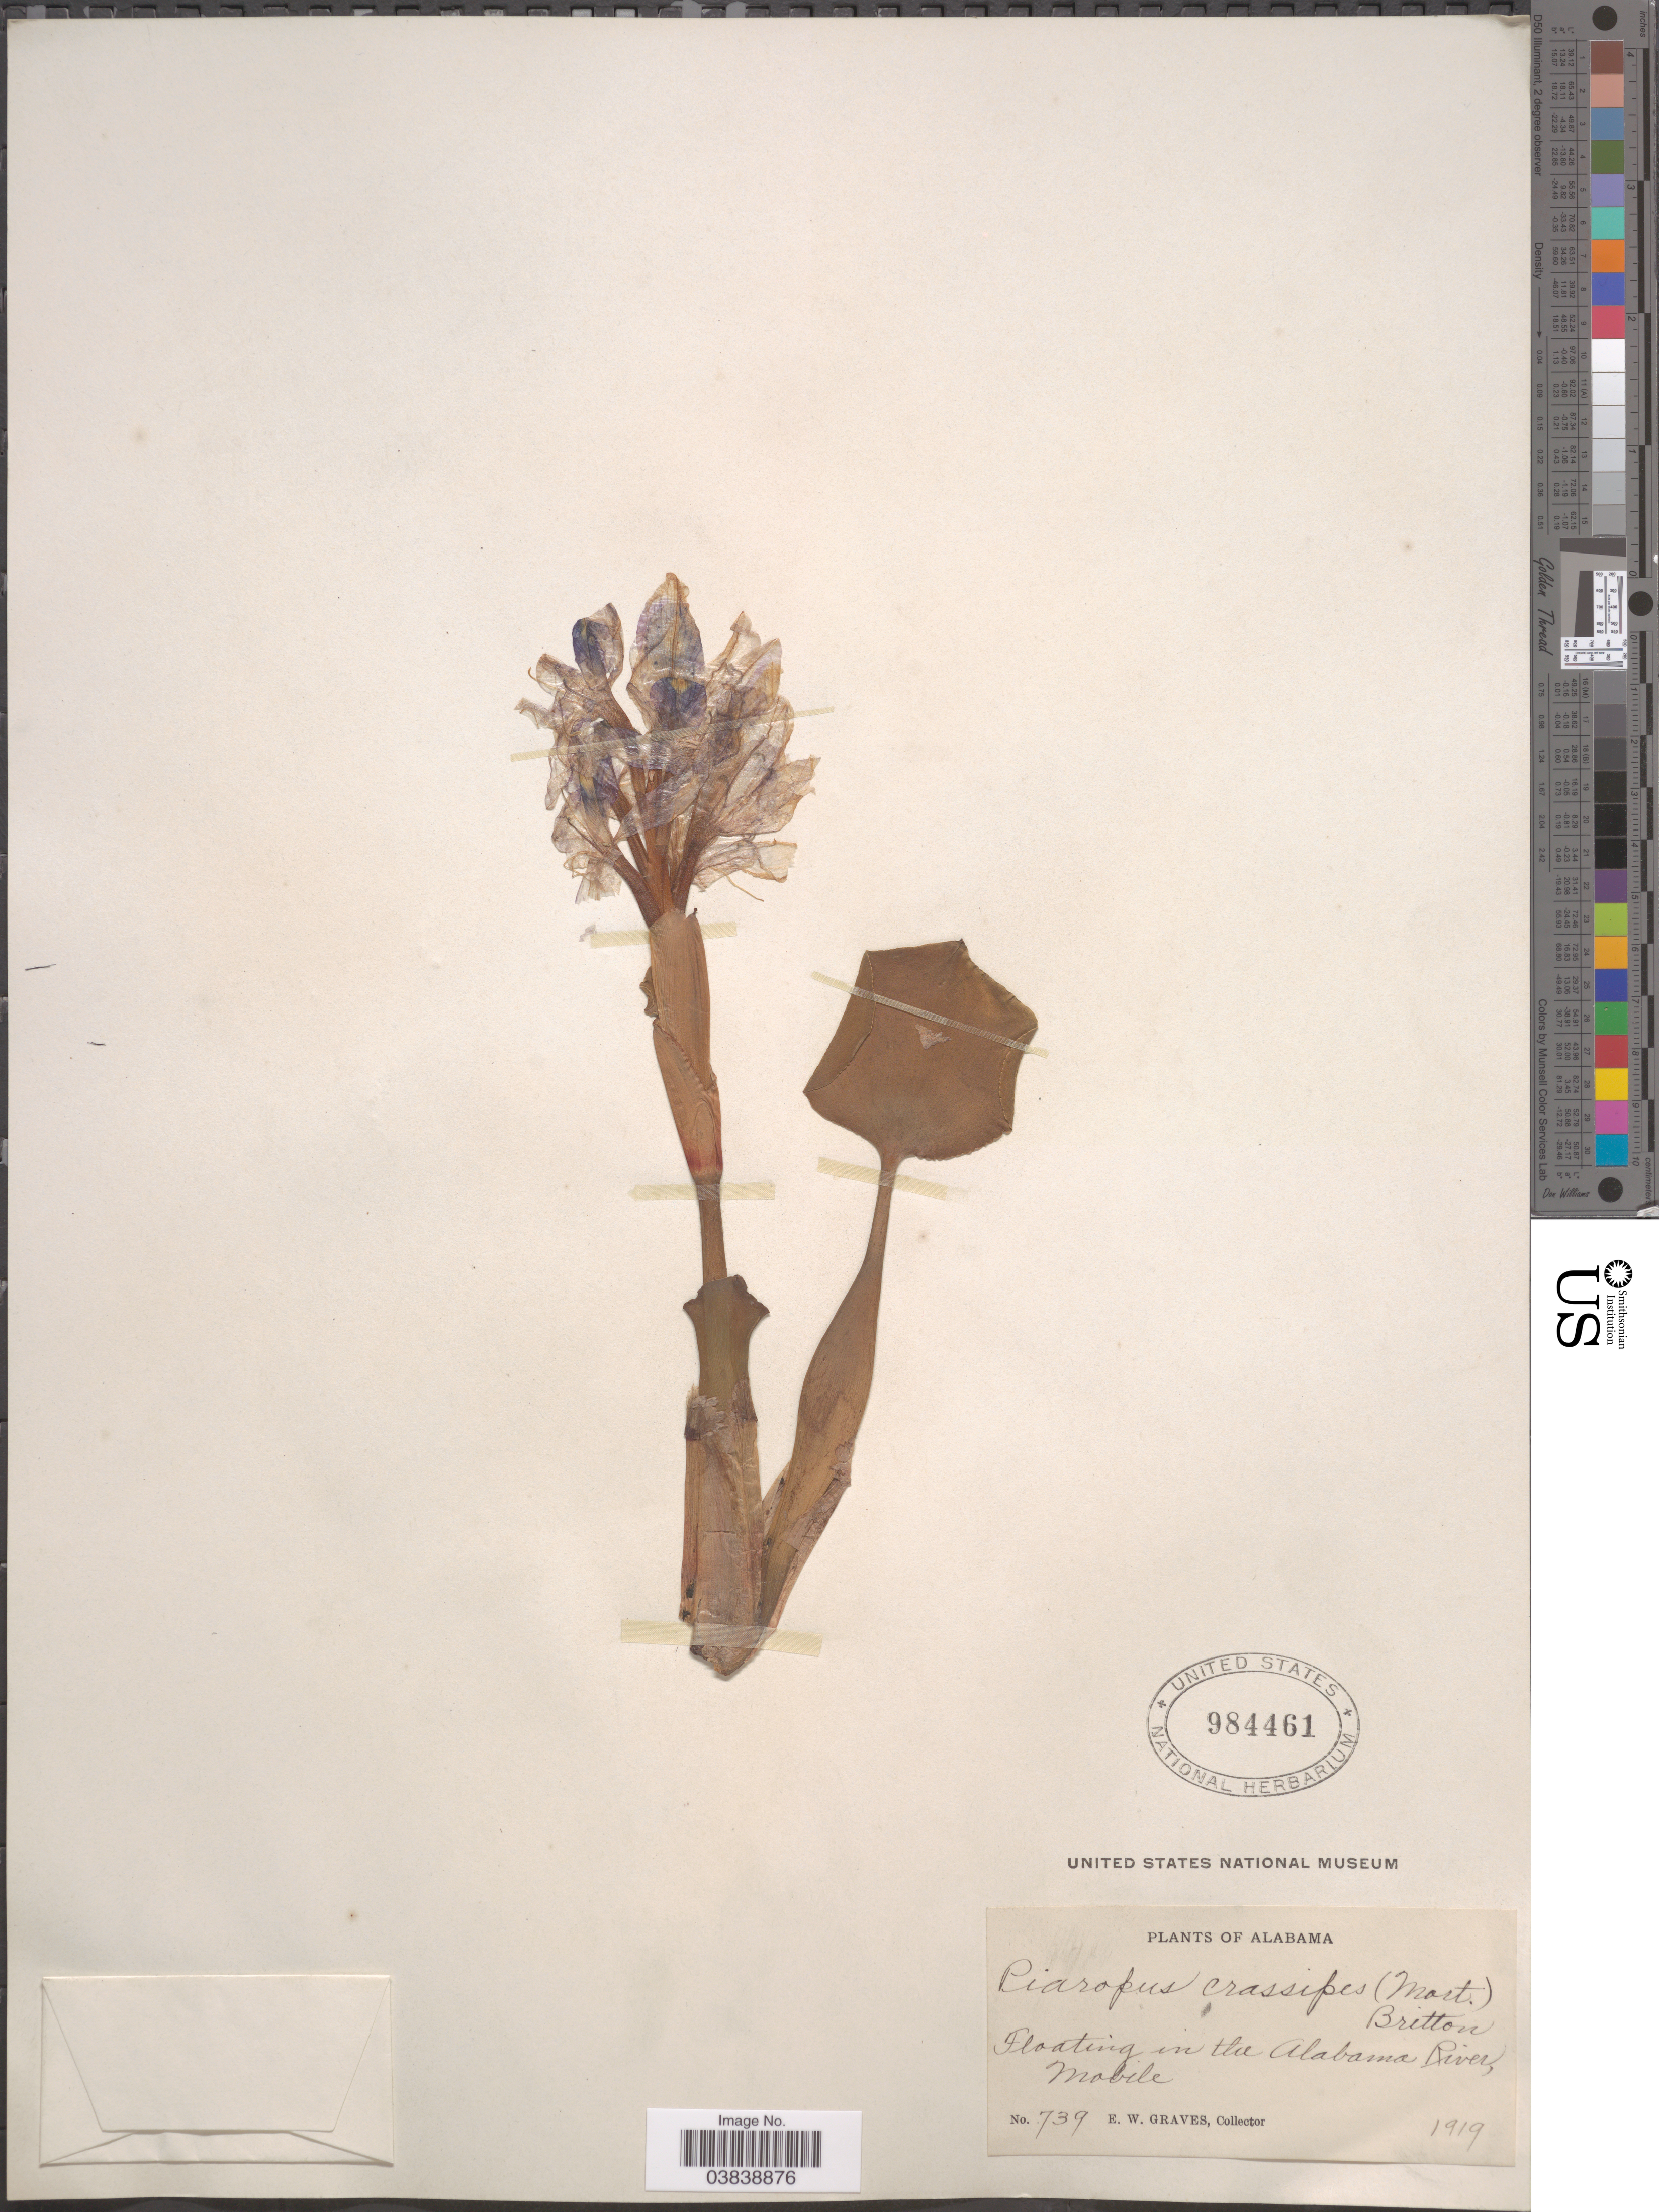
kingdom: Plantae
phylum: Tracheophyta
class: Liliopsida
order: Commelinales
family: Pontederiaceae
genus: Eichhornia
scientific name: Eichhornia crassipes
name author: (Mart.) Solms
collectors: E. Graves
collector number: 739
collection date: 1919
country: United States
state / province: Alabama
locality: Floating in the Alabama River, Mobile.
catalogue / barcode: US 984461